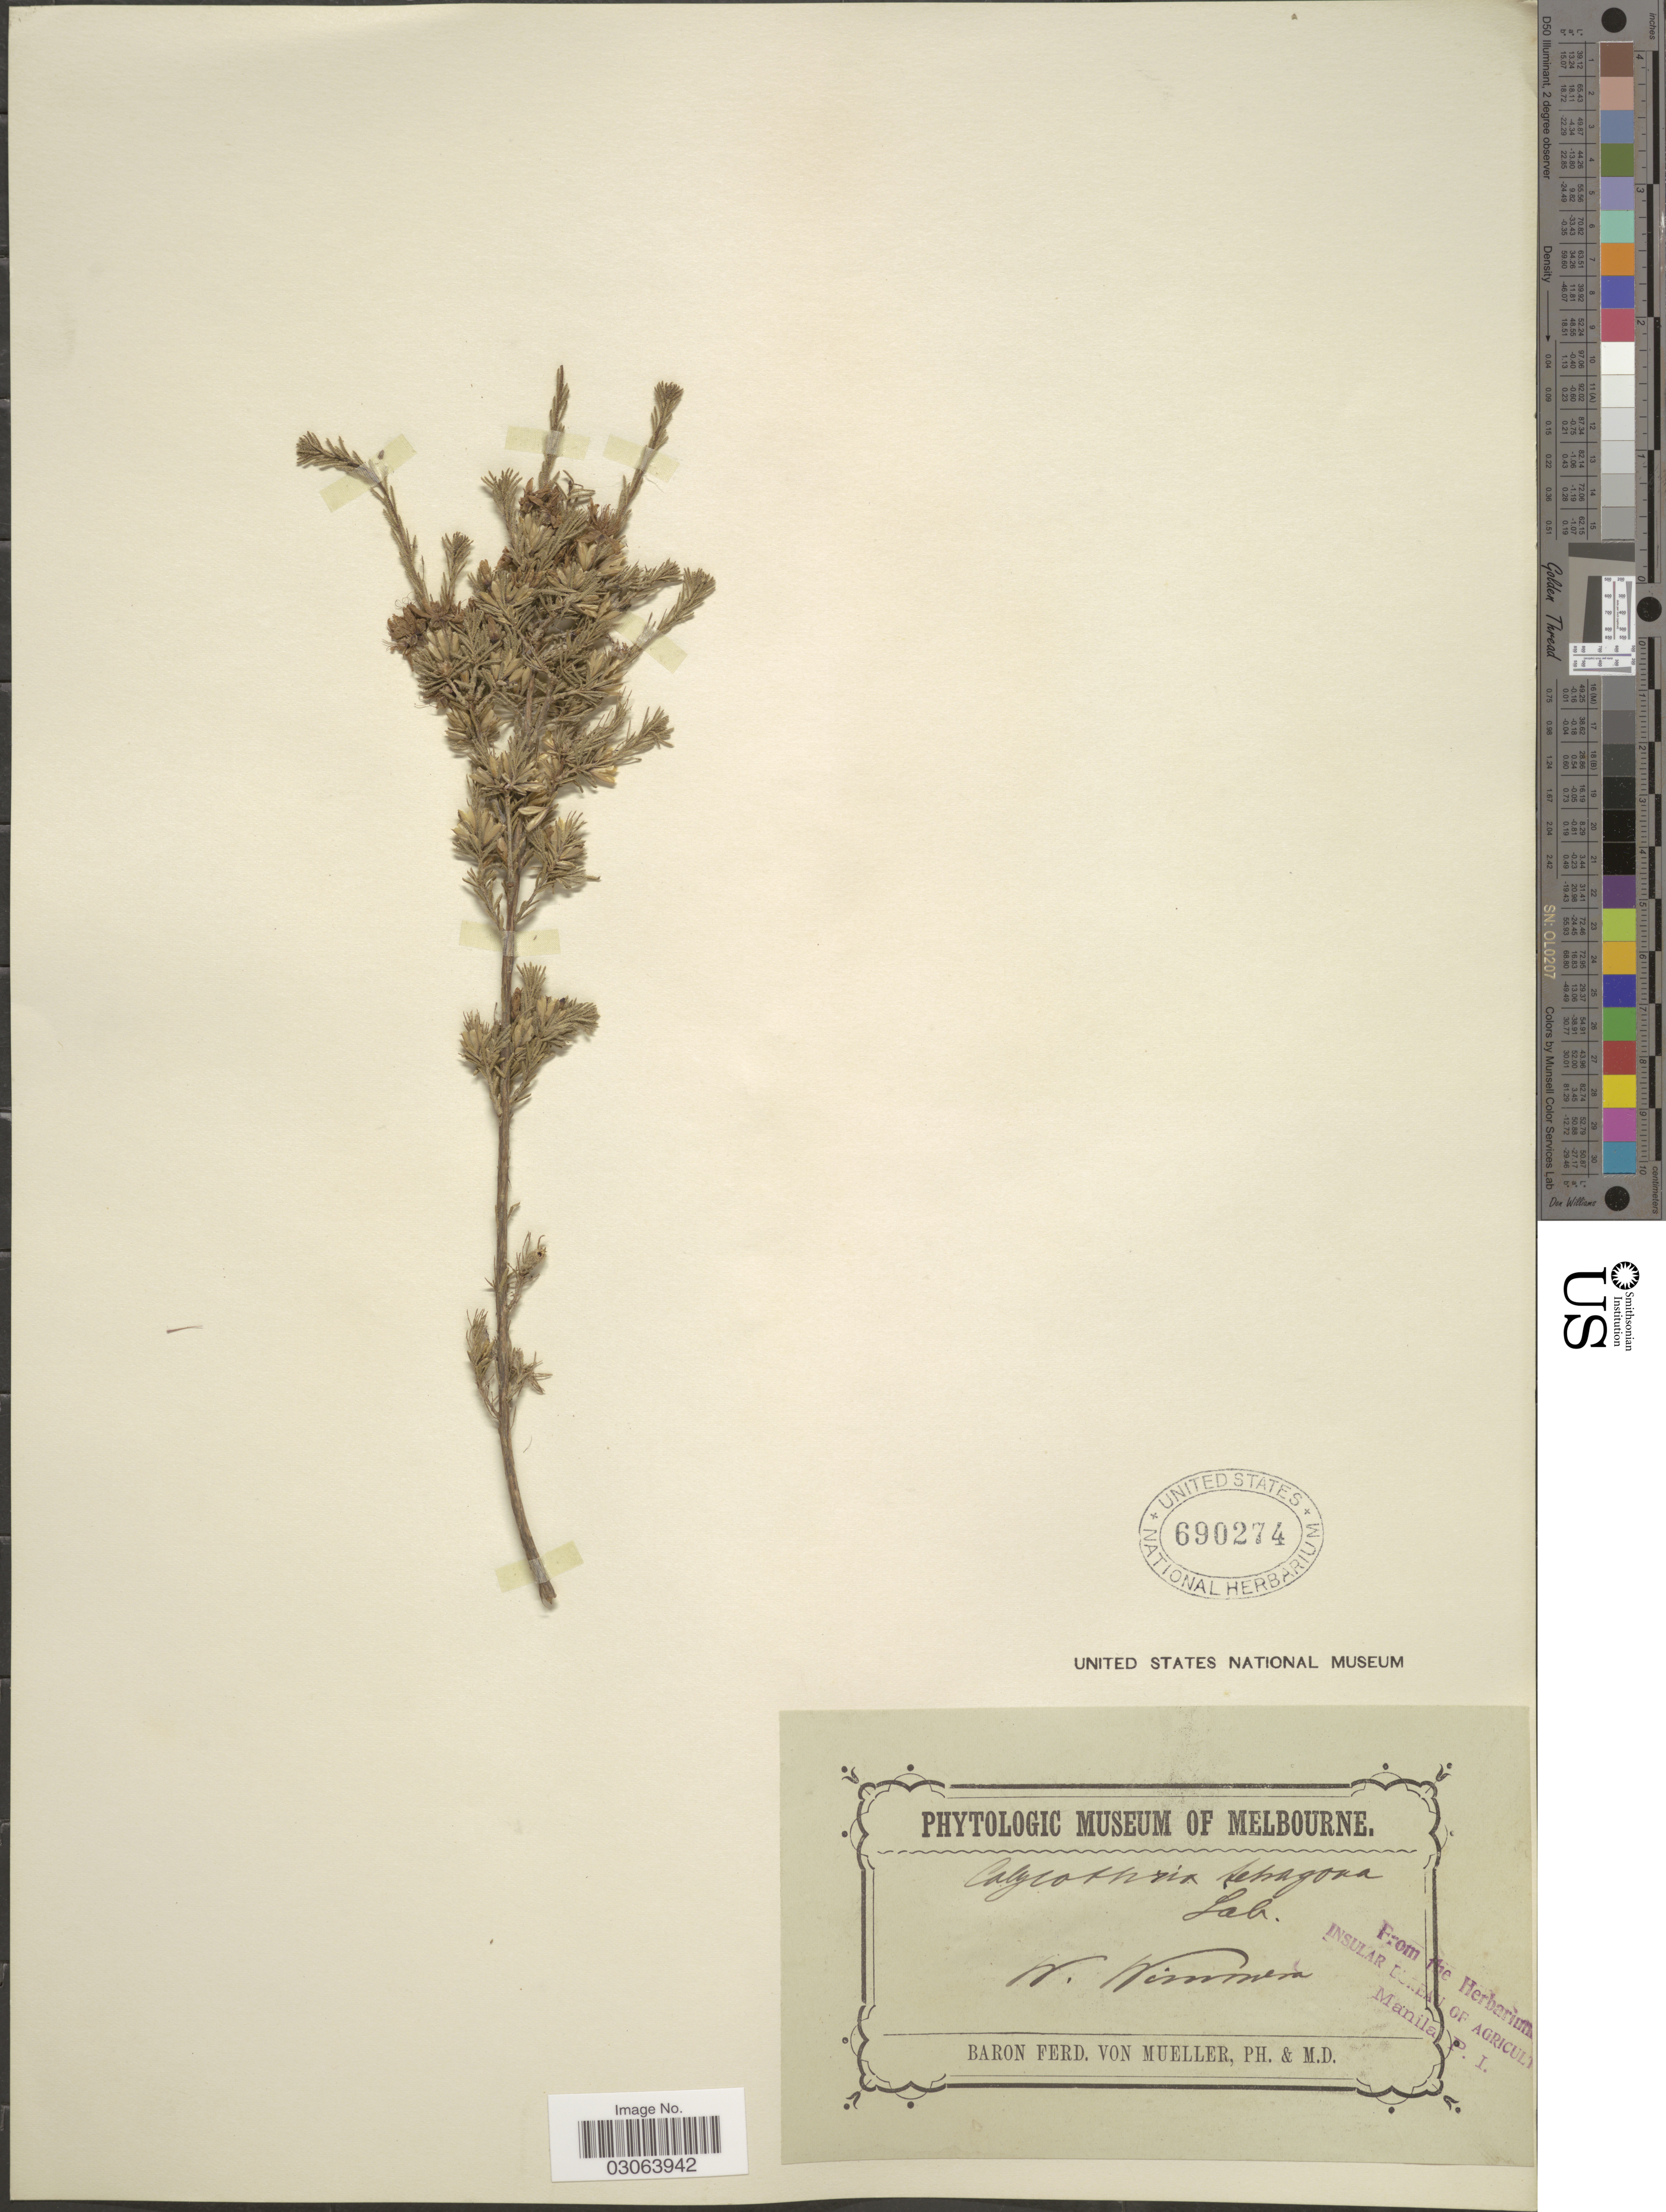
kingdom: Plantae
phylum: Tracheophyta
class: Magnoliopsida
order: Myrtales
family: Myrtaceae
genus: Calytrix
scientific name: Calytrix tetragona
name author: Labill.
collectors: F. Mueller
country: Australia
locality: W. Wimmera.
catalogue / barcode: US 690274